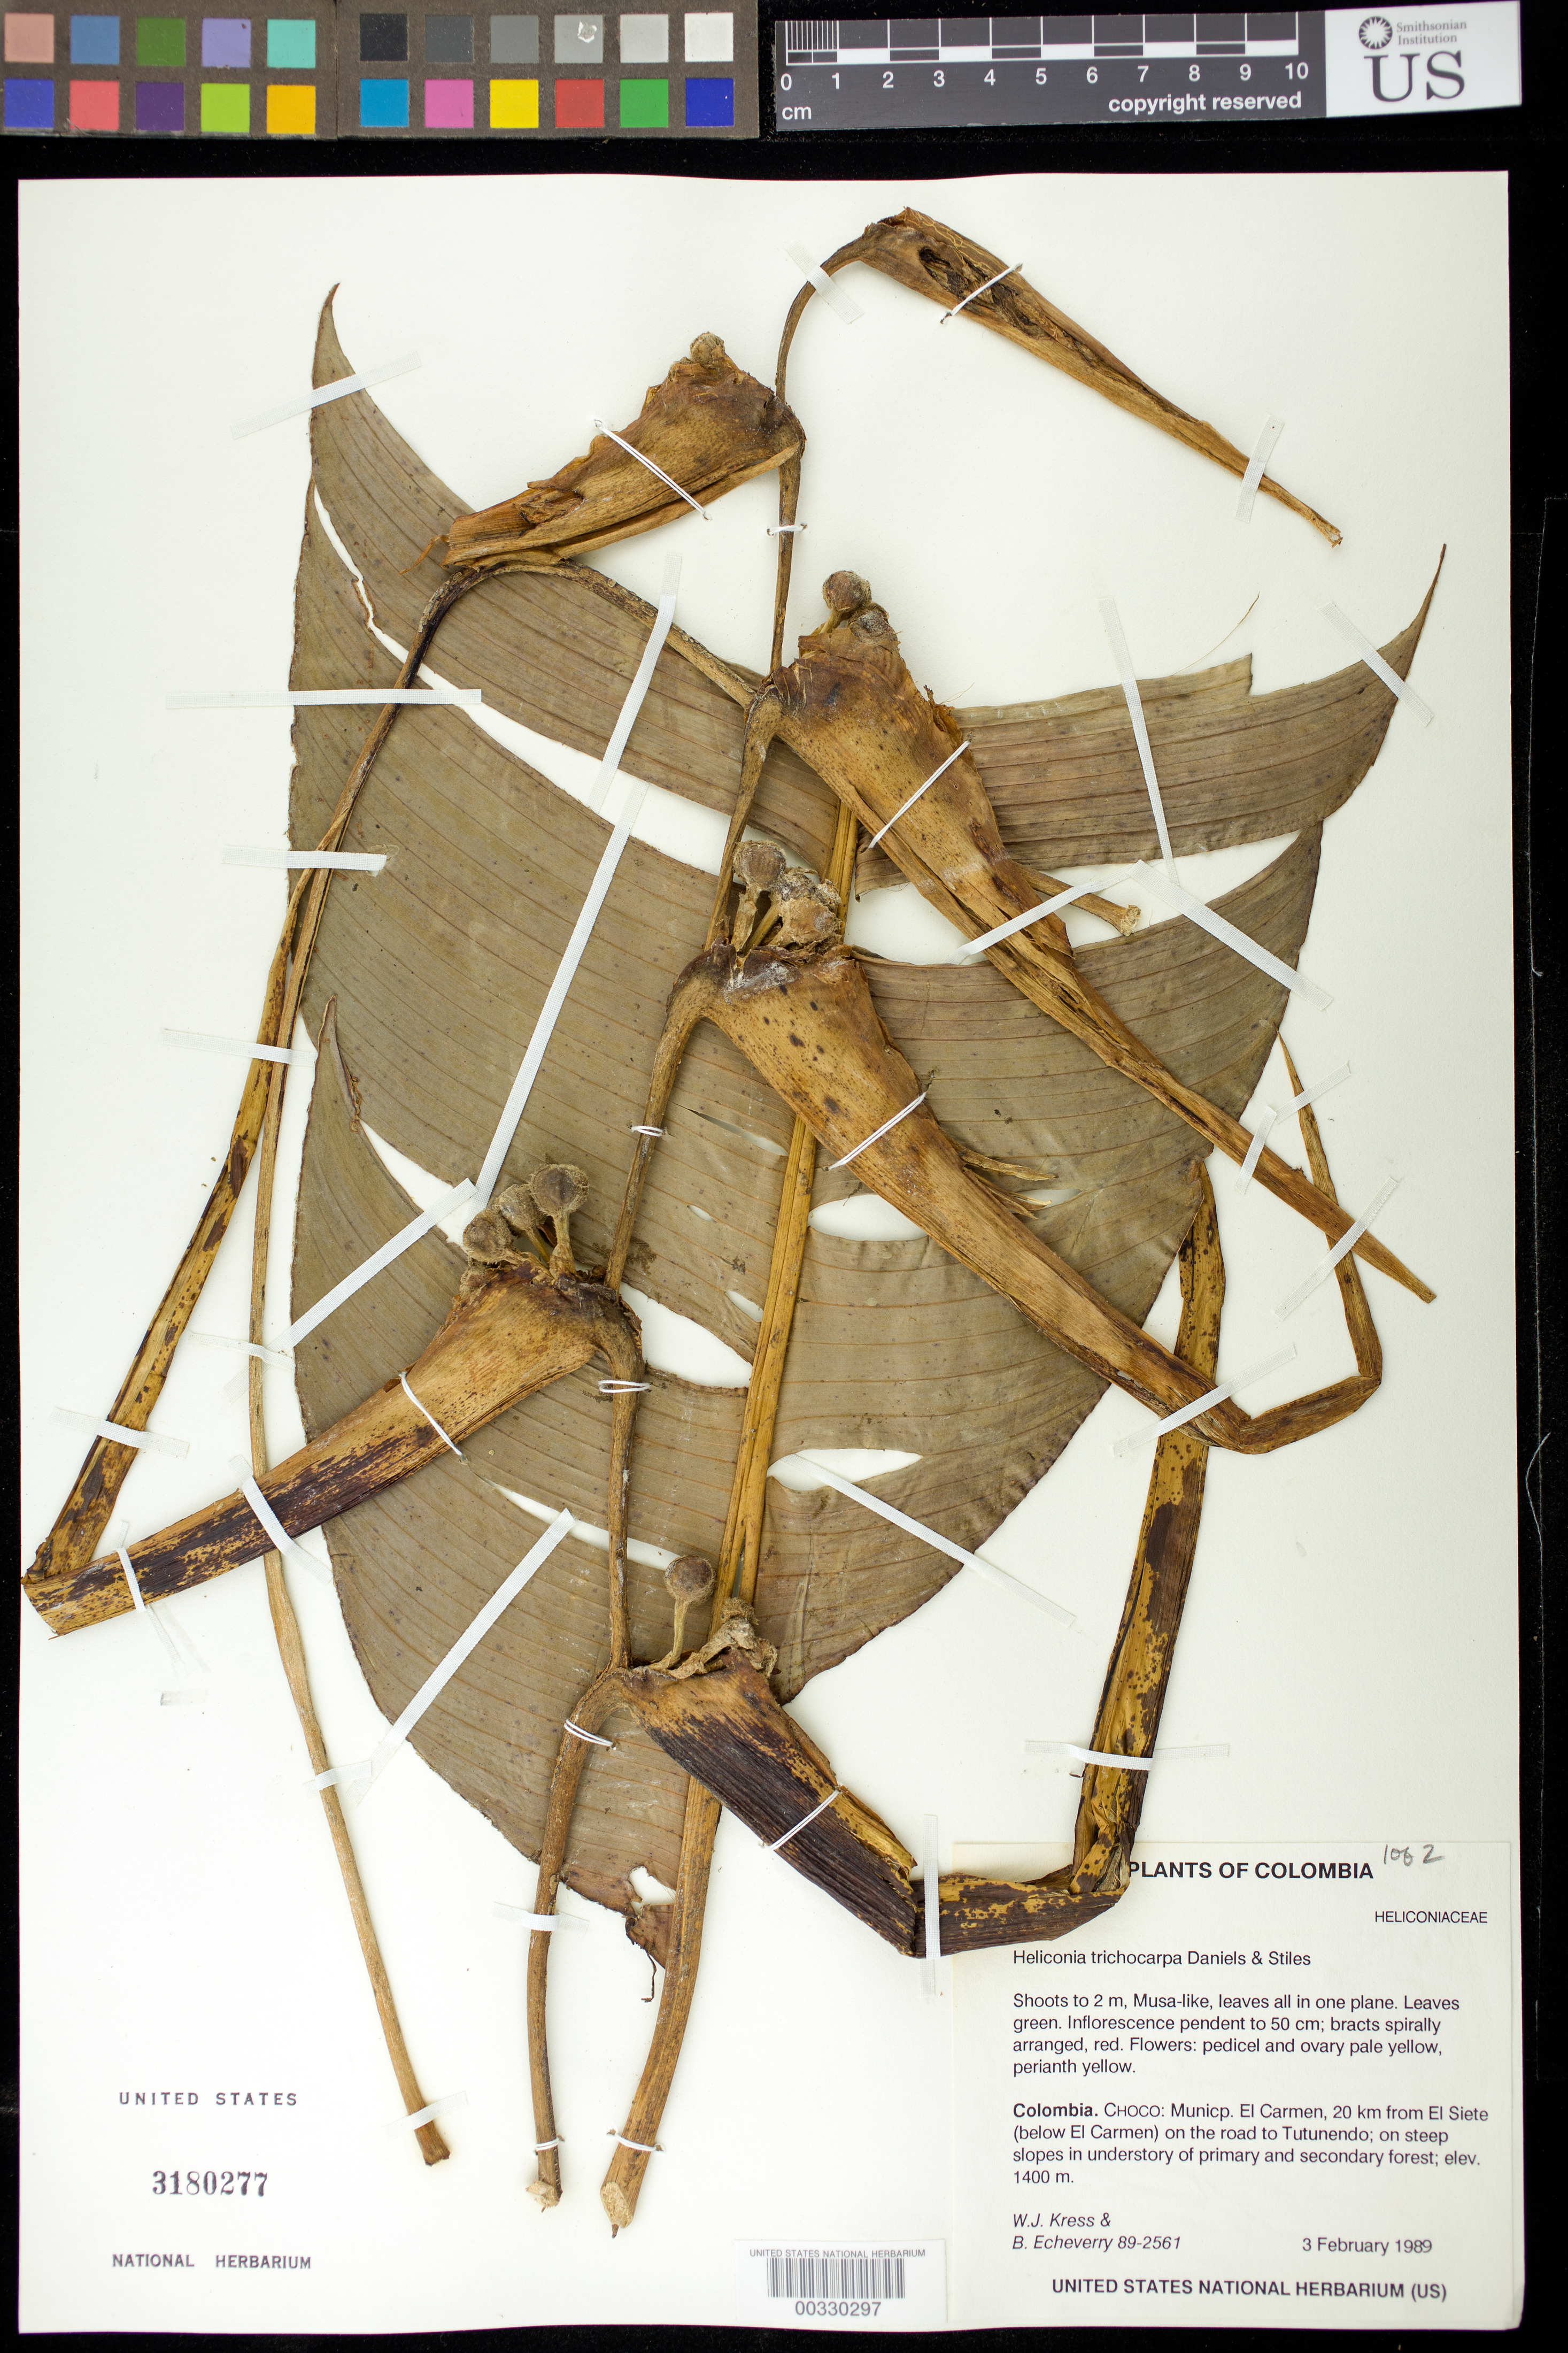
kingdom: Plantae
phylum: Tracheophyta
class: Liliopsida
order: Zingiberales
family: Heliconiaceae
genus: Heliconia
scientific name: Heliconia trichocarpa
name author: G.S. Daniels & F.G. Stiles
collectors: W. J. Kress & B. Echeverry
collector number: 89-2561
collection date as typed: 03 Feb 1989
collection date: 1989-02-03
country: Colombia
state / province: Chocó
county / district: El Carmen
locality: Mun of el Carmen, 20 km from el Siete (below el Carmen) on road to TutUnendo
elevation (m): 1400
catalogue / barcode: US 3180277